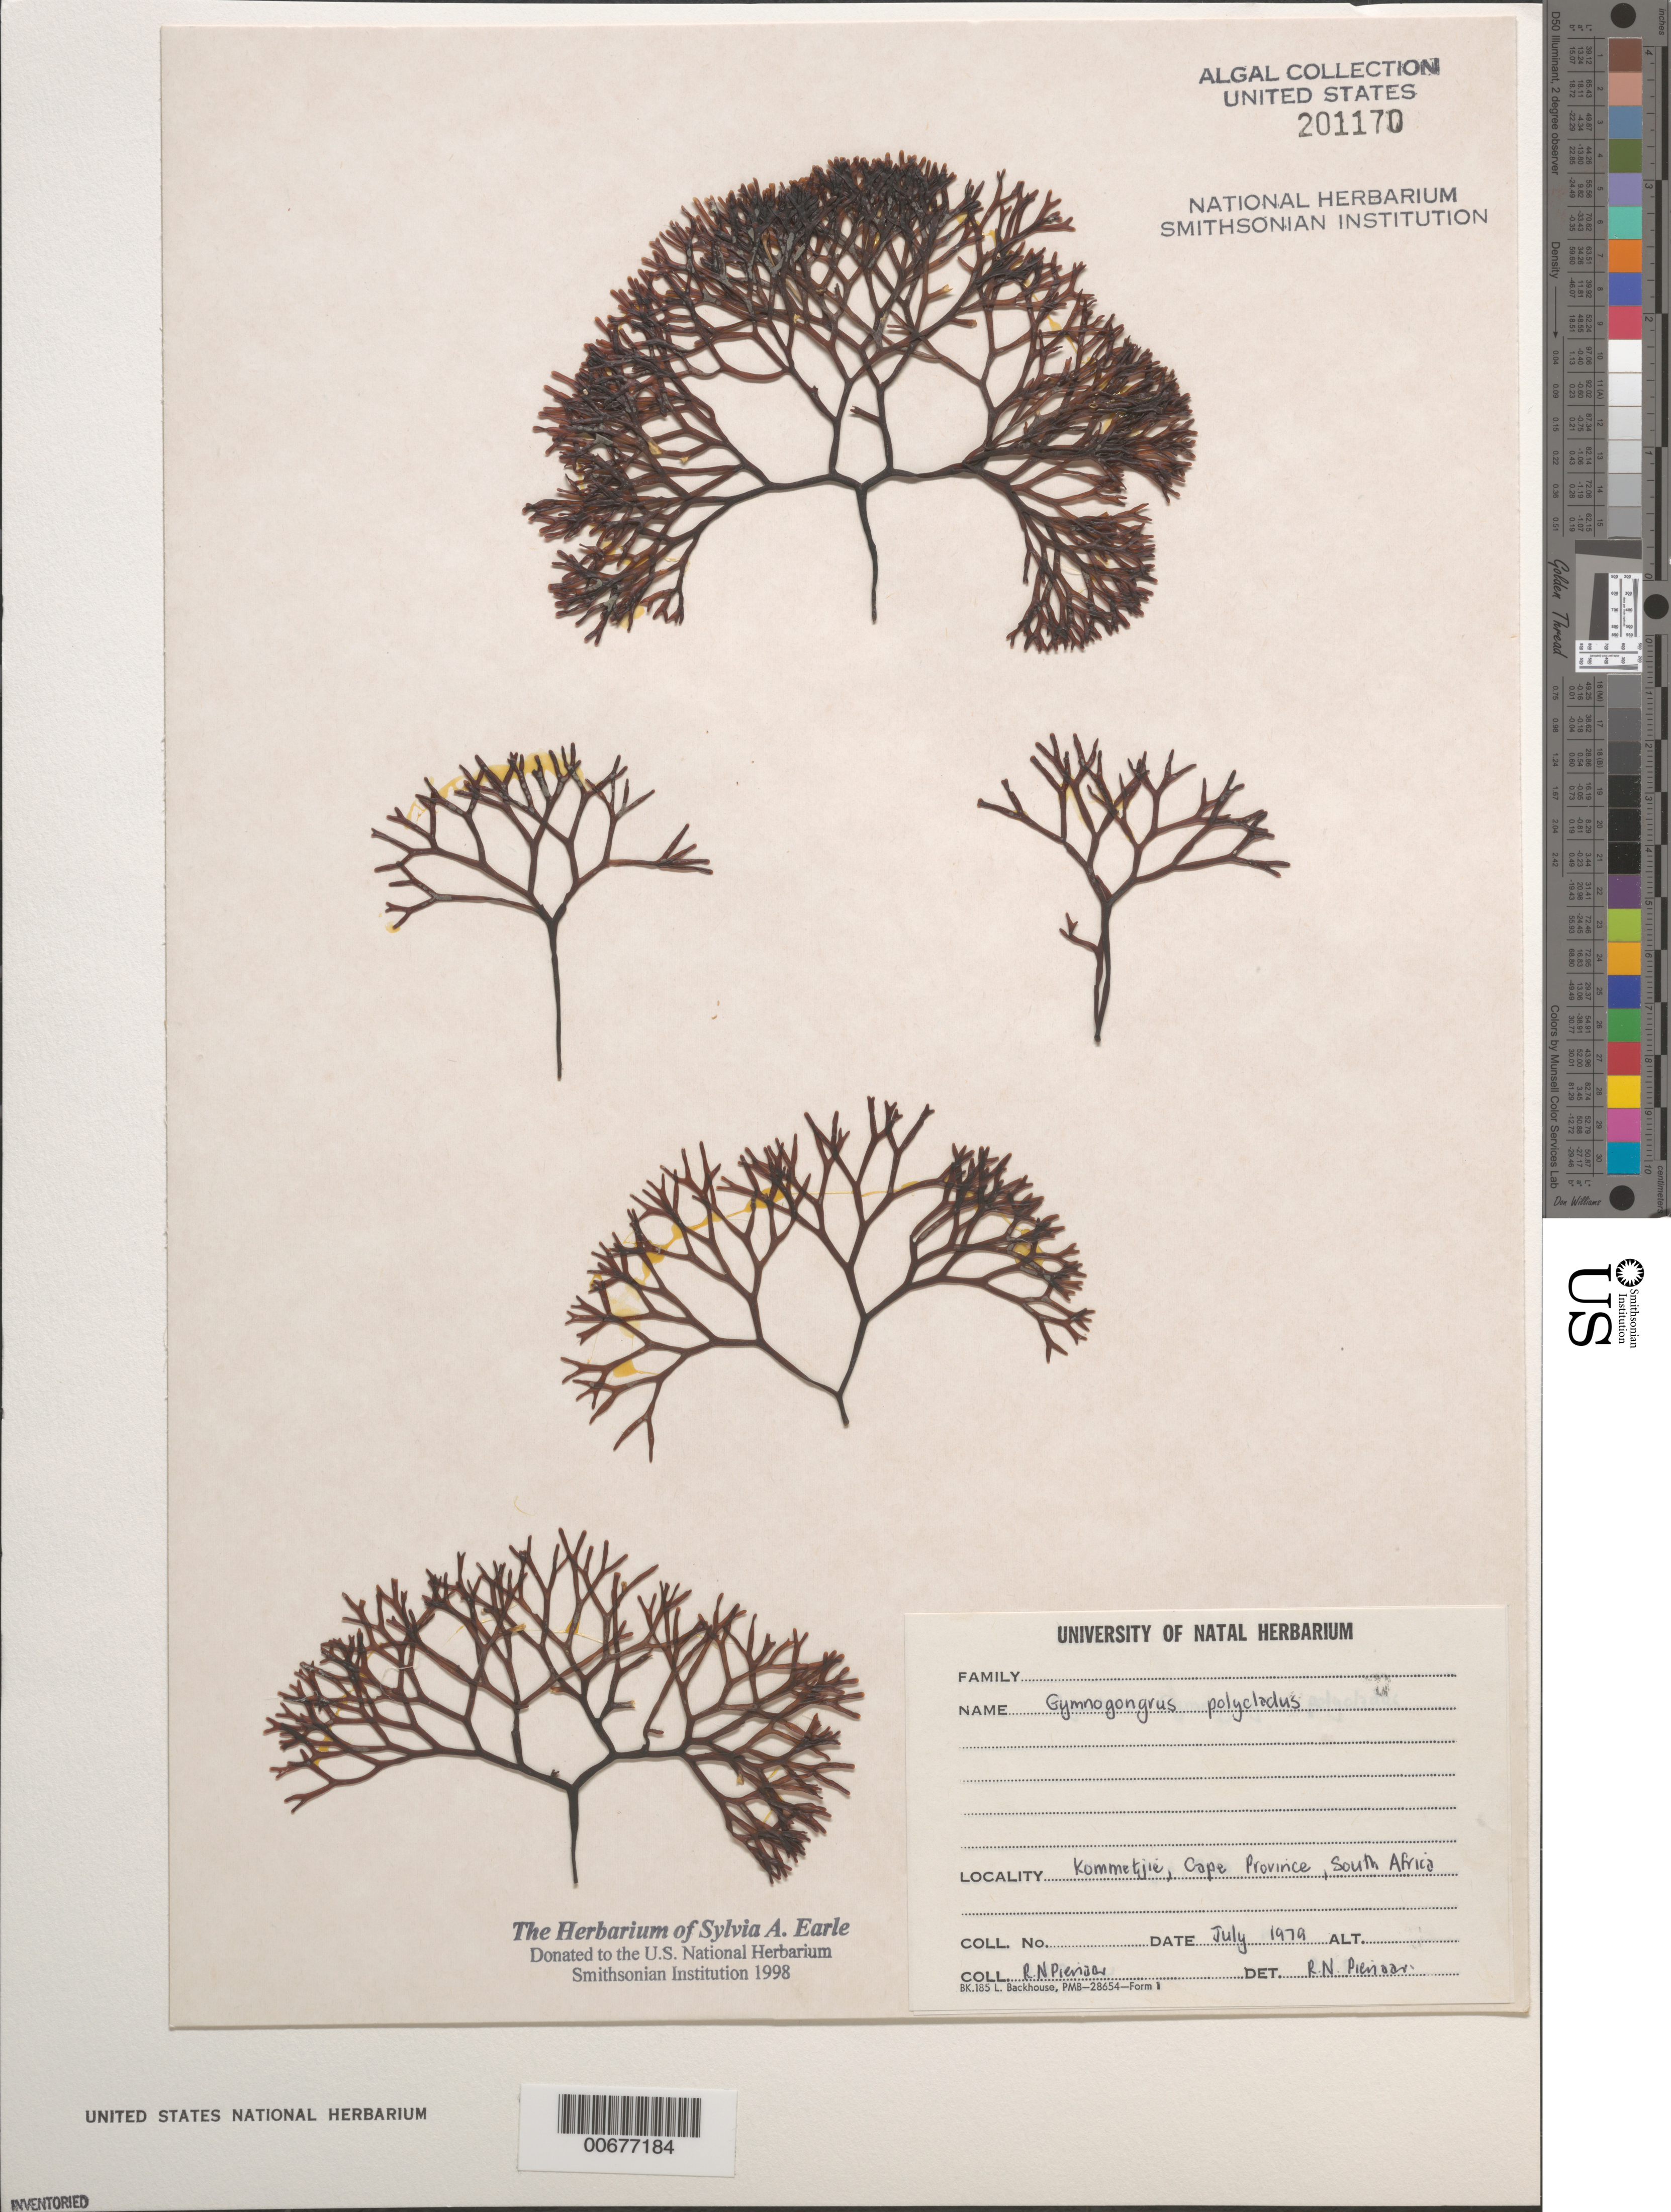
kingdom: Plantae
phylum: Rhodophyta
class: Florideophyceae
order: Gigartinales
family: Phyllophoraceae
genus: Ahnfeltiopsis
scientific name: Ahnfeltiopsis polyclada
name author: (Kütz.) P.C. Silva & DeCew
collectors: R. Pienaar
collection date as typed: Jul 1979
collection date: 1979-07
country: South Africa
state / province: Western Cape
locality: Kommetjie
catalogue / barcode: US 201170